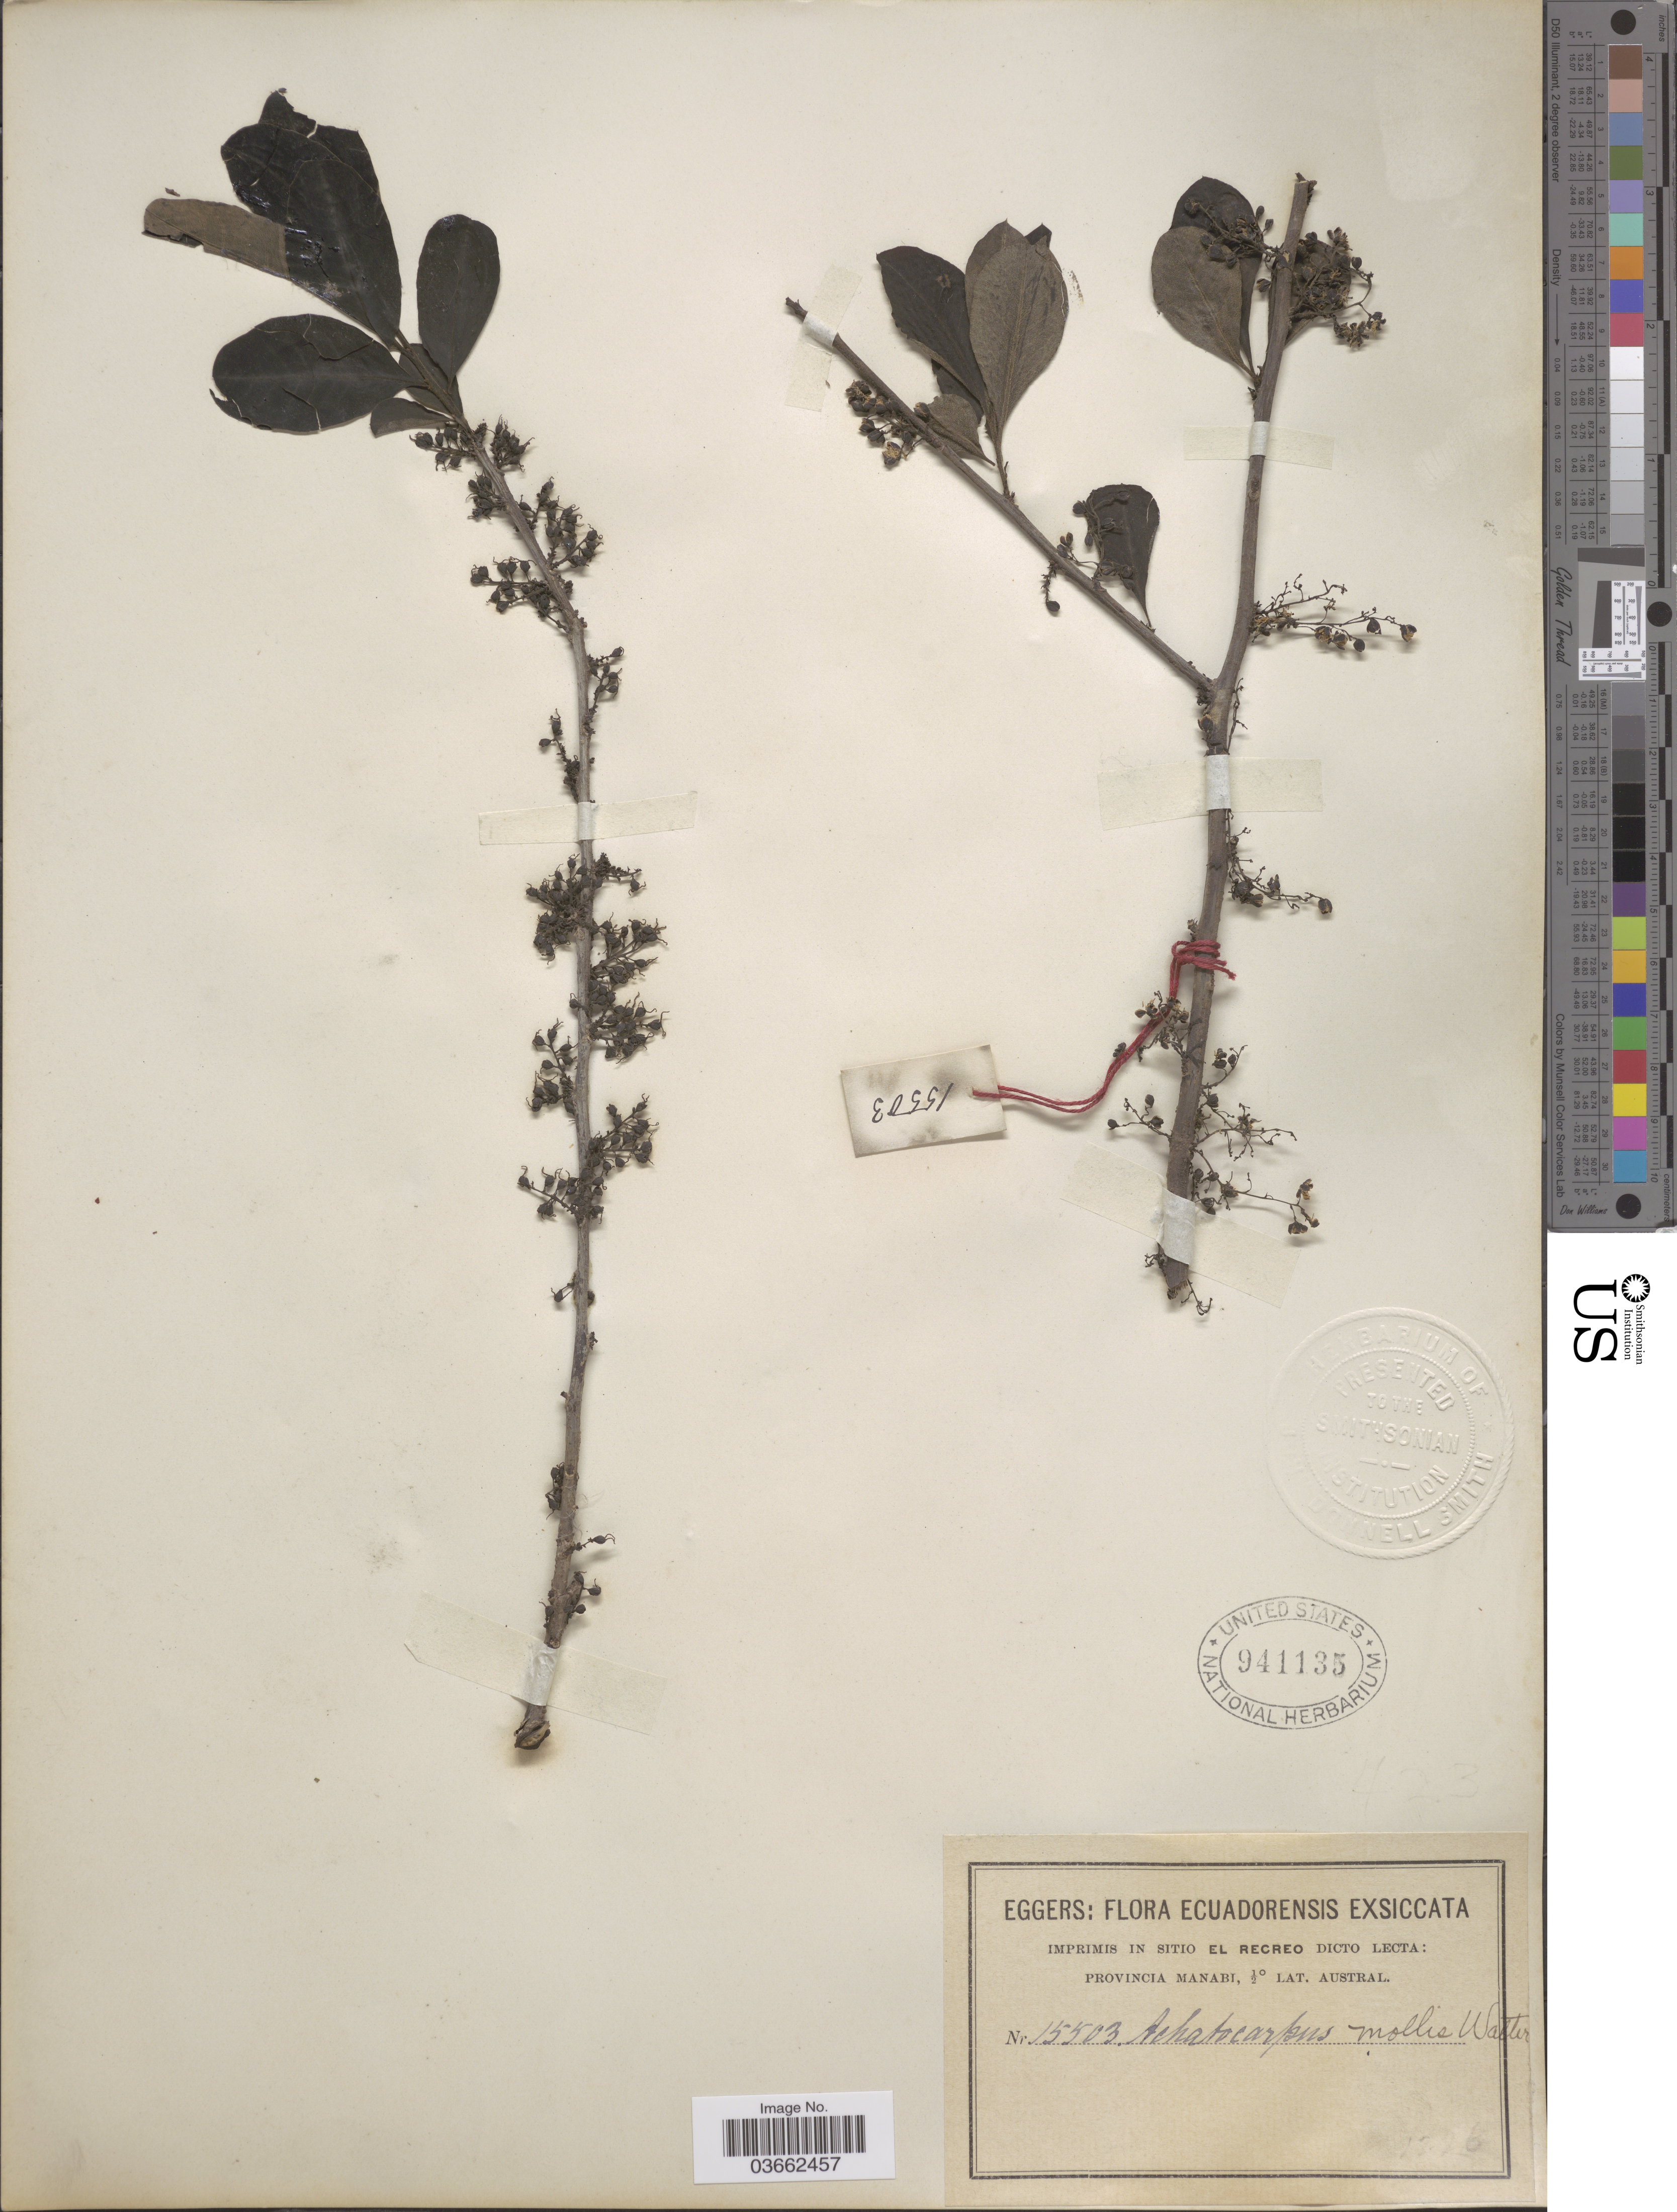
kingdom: Plantae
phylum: Tracheophyta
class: Magnoliopsida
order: Caryophyllales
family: Achatocarpaceae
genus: Achatocarpus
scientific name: Achatocarpus pubescens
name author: C.H. Wright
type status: Isosyntype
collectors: -. Eggers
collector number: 15503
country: Ecuador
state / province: Manabí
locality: Imprimis in sitio El Recreo Dicto Lecta: Provincia Manabi.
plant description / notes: Syntype of Achatocarpus mollis H. Walter (also A. pubescens C.H. Wright??)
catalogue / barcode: US 941135